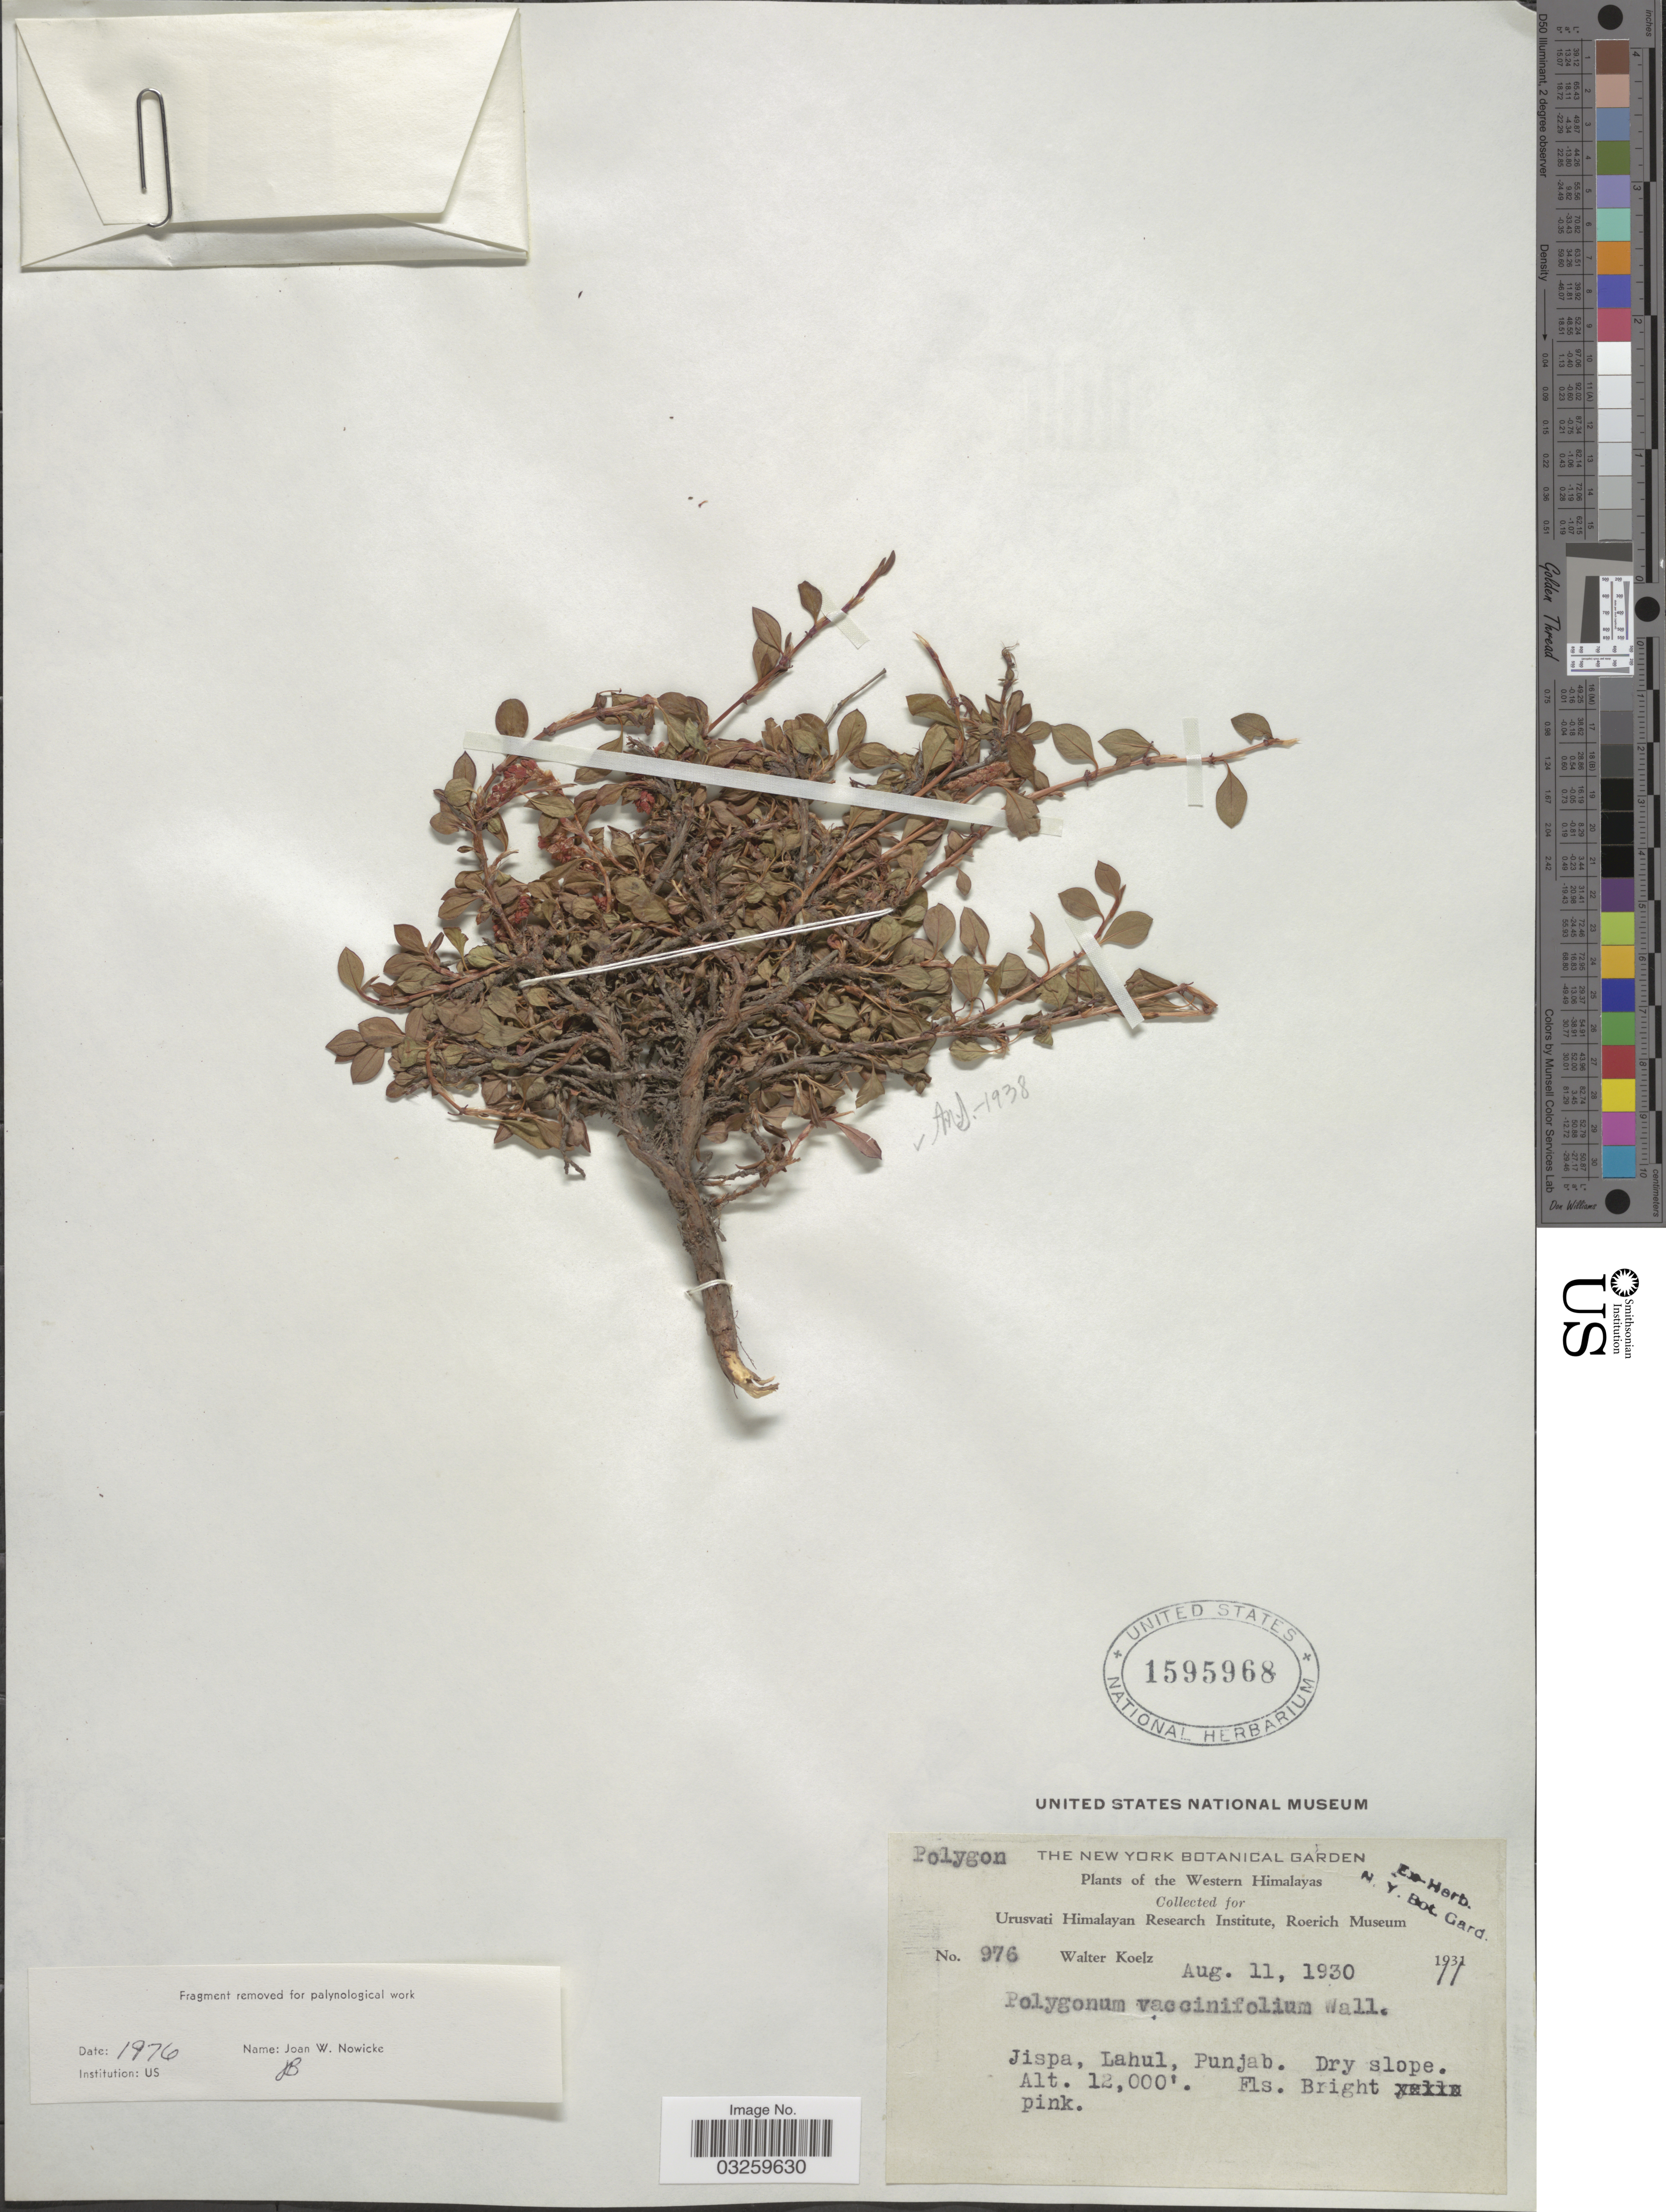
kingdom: Plantae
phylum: Tracheophyta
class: Magnoliopsida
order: Caryophyllales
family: Polygonaceae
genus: Bistorta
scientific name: Bistorta vaccinifolia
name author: (Wall. ex Meisn.) Greene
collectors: W. N. Koelz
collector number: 976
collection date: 1930-08-11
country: India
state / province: Punjab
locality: Western Himalayas. Jispa, Lahul, Punjab.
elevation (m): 3658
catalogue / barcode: US 1595968